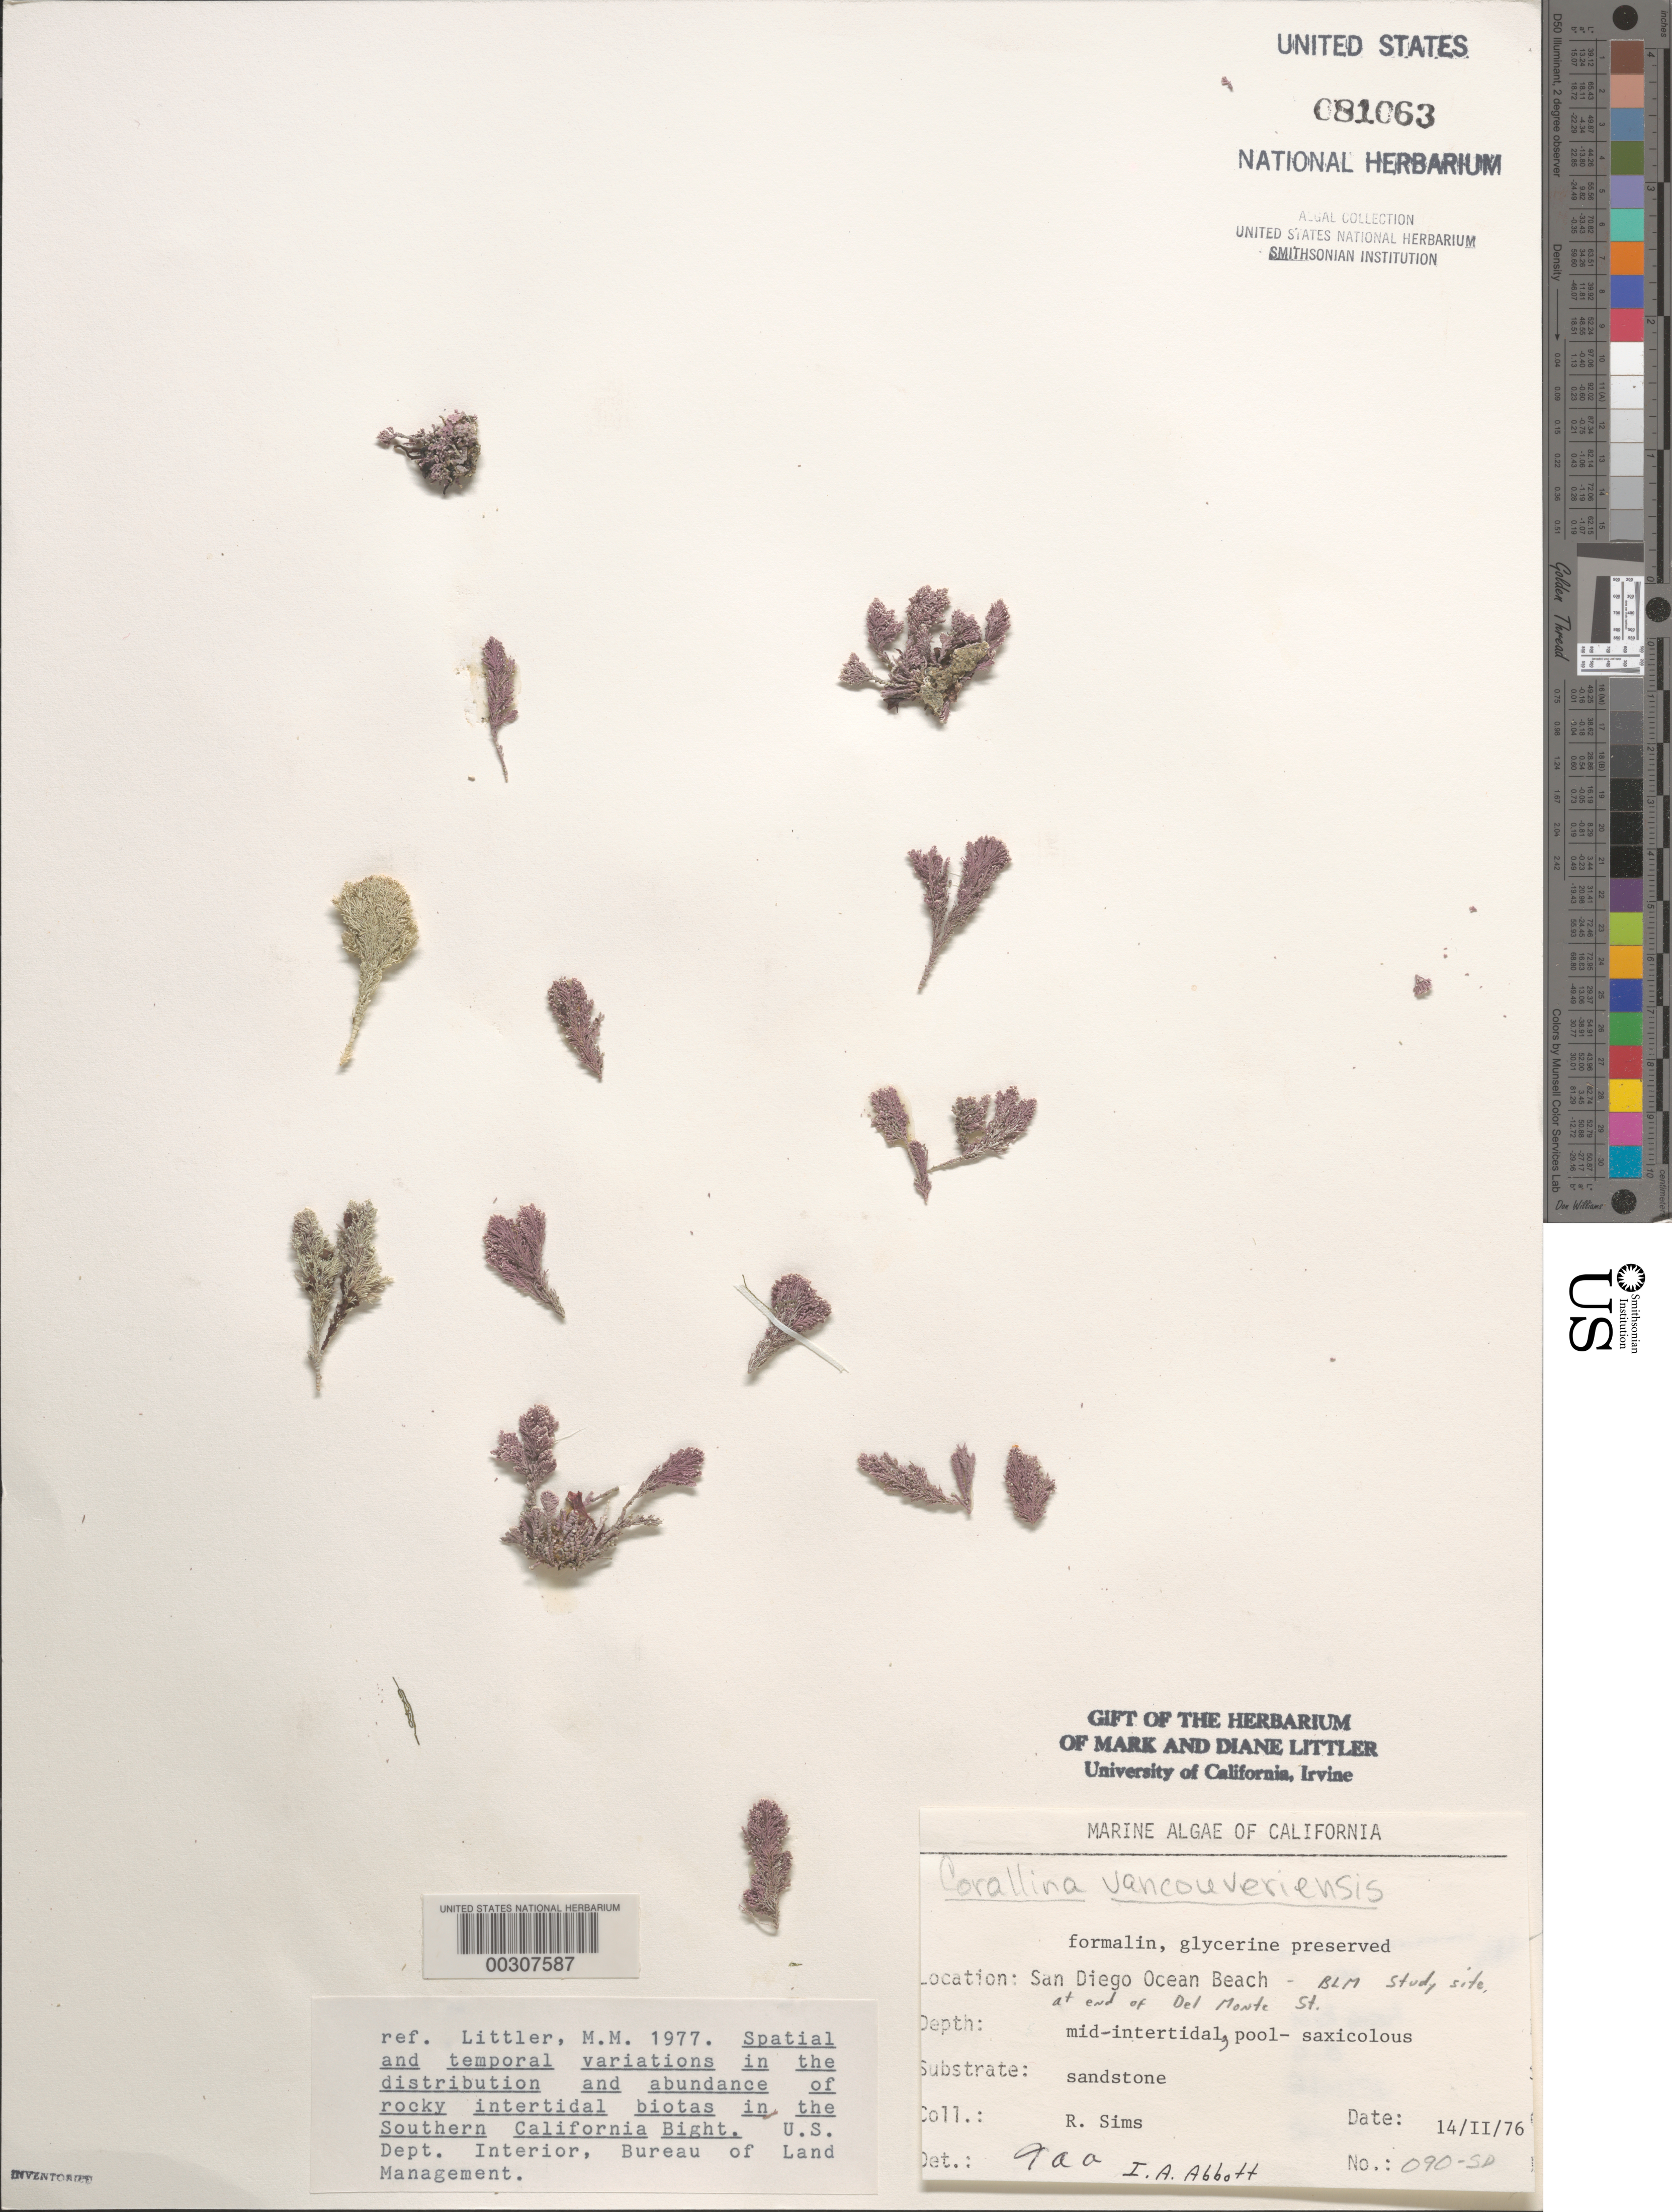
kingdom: Plantae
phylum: Rhodophyta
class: Florideophyceae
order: Corallinales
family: Corallinaceae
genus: Corallina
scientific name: Corallina vancouveriensis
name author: Yendo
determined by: Abbott, Isabella A.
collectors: R. H. Sims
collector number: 090-sd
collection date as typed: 14 Feb 1976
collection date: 1976-02-14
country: United States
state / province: California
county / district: San Diego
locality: End of Del Monte Street, Ocean Beach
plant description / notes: BLM-SOCALBIGHT Rocky Intertidal Survey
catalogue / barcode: US 81063